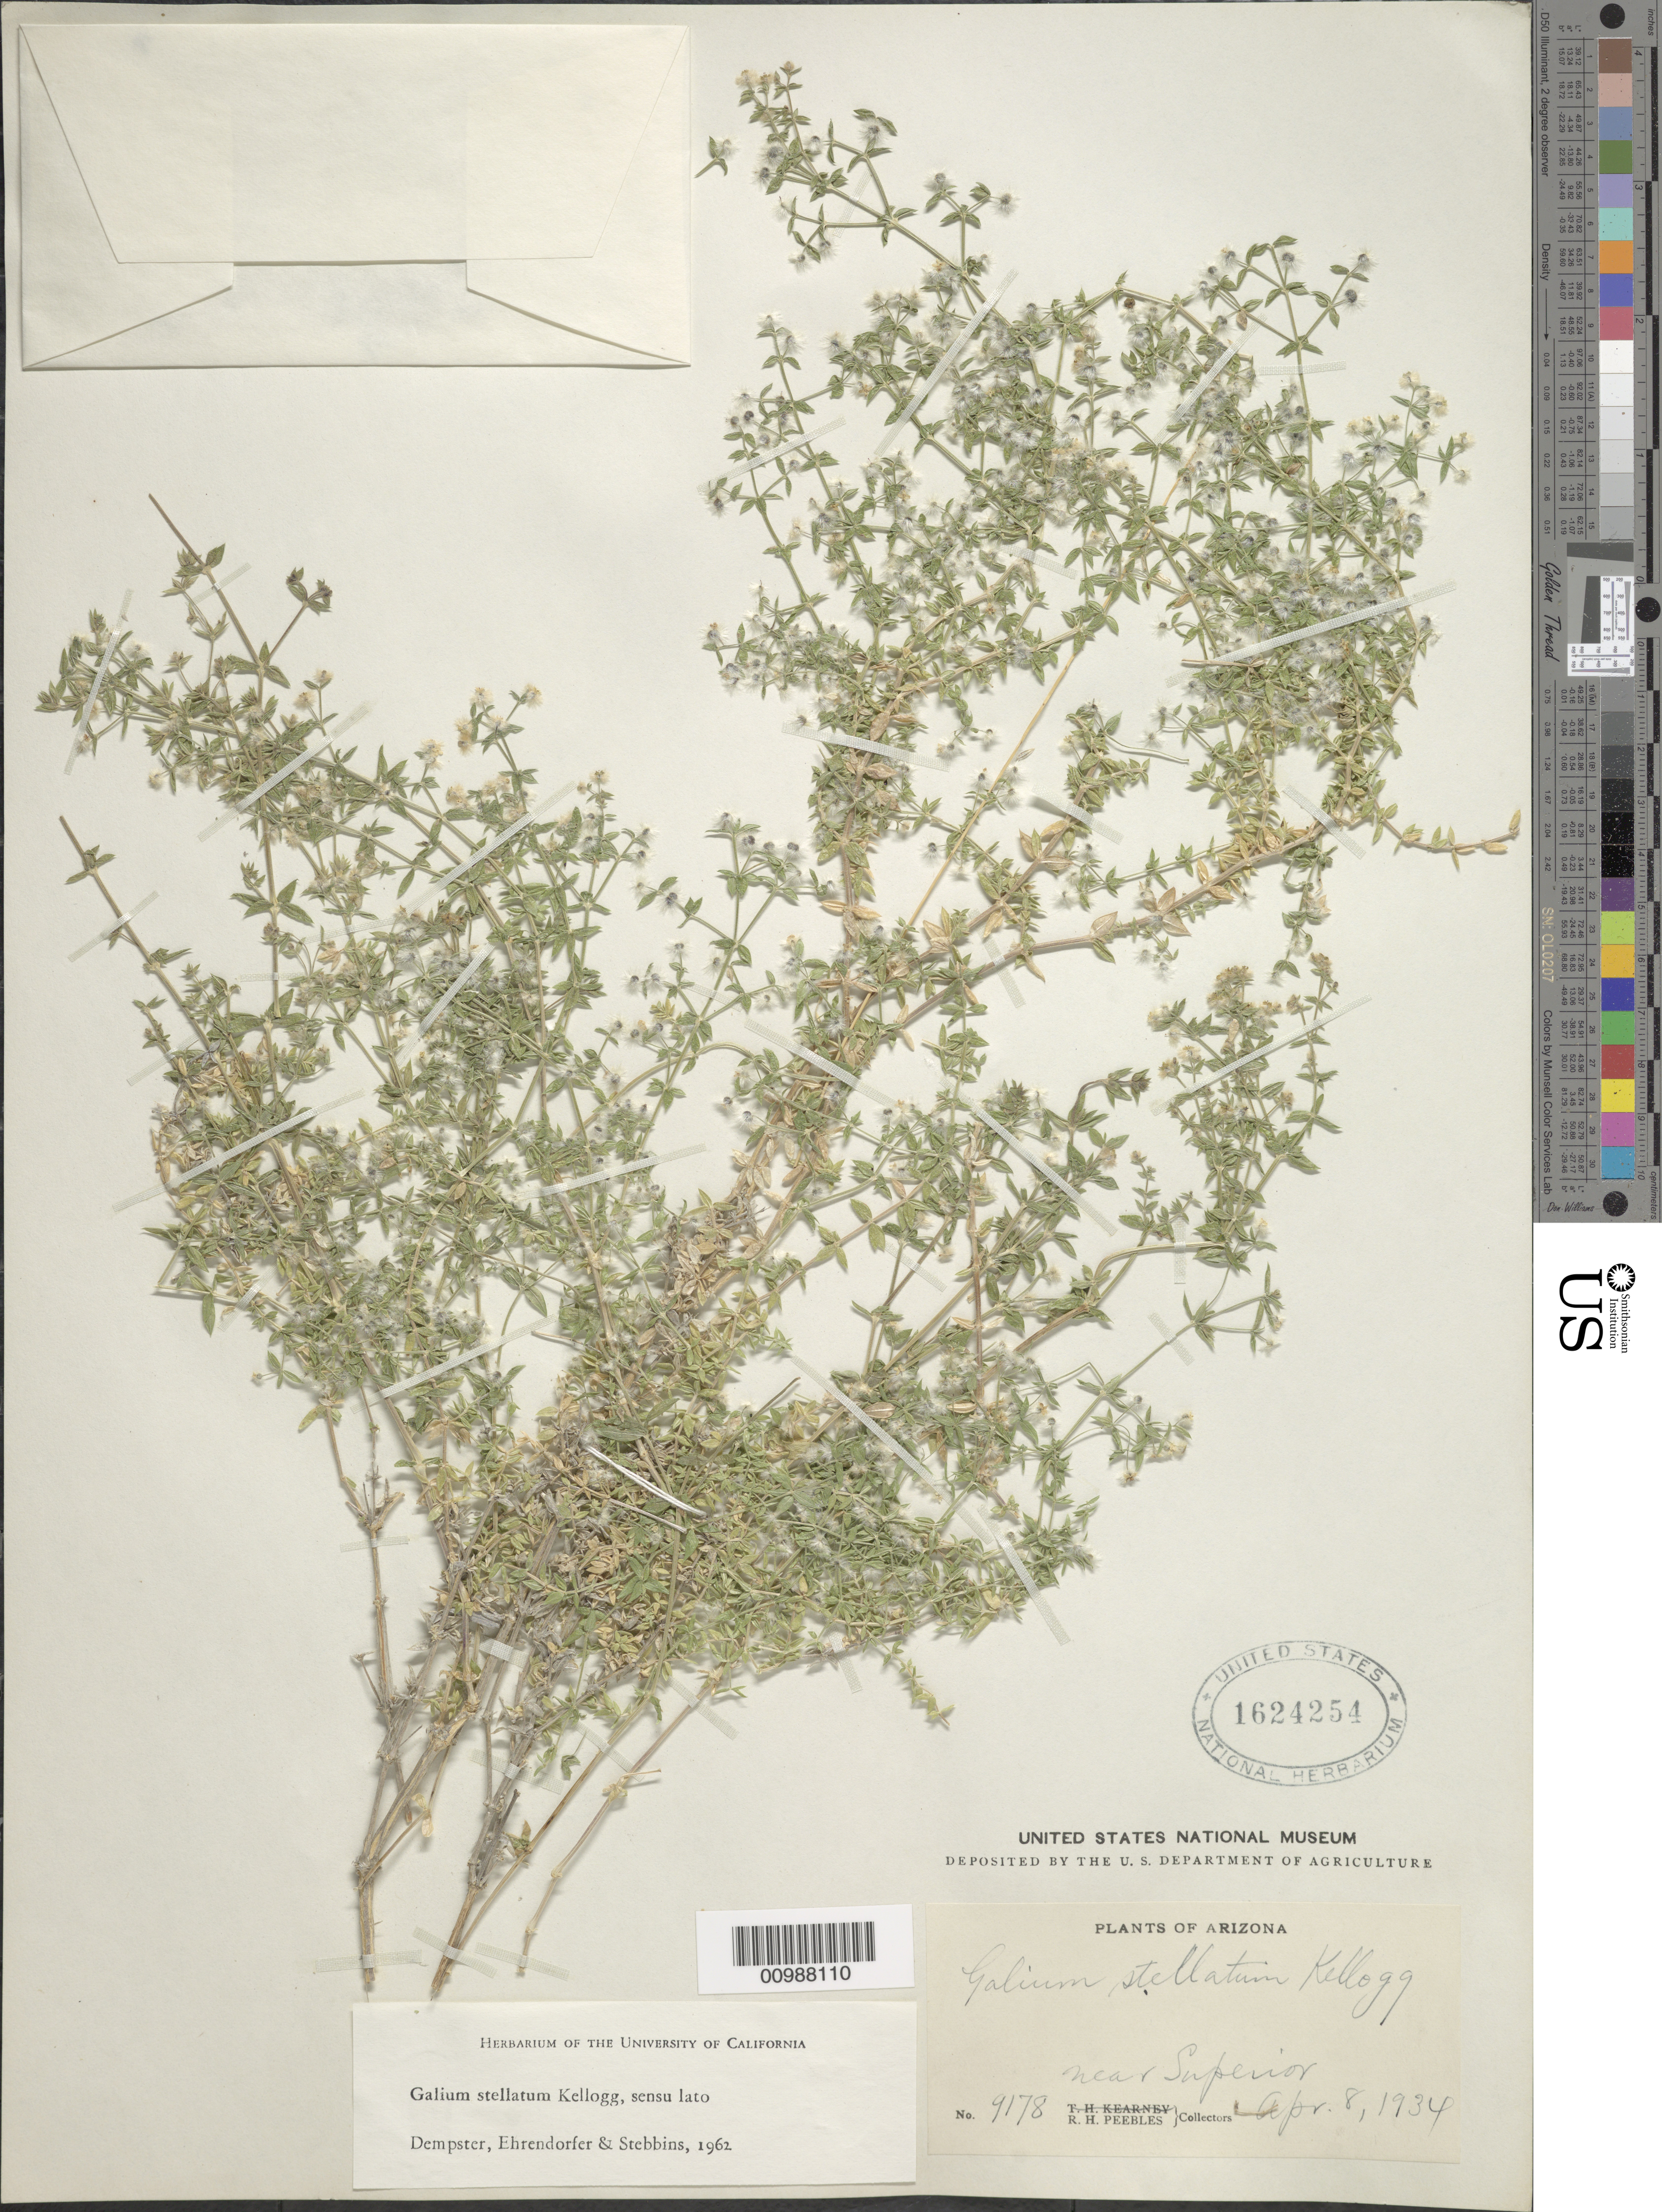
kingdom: Plantae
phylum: Tracheophyta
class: Magnoliopsida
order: Gentianales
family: Rubiaceae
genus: Galium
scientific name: Galium stellatum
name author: Kellogg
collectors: R. H. Peebles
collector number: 9178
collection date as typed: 08 Apr 1934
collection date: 1934-04-08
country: United States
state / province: Arizona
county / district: Pinal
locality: Near Superior.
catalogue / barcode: US 1624254